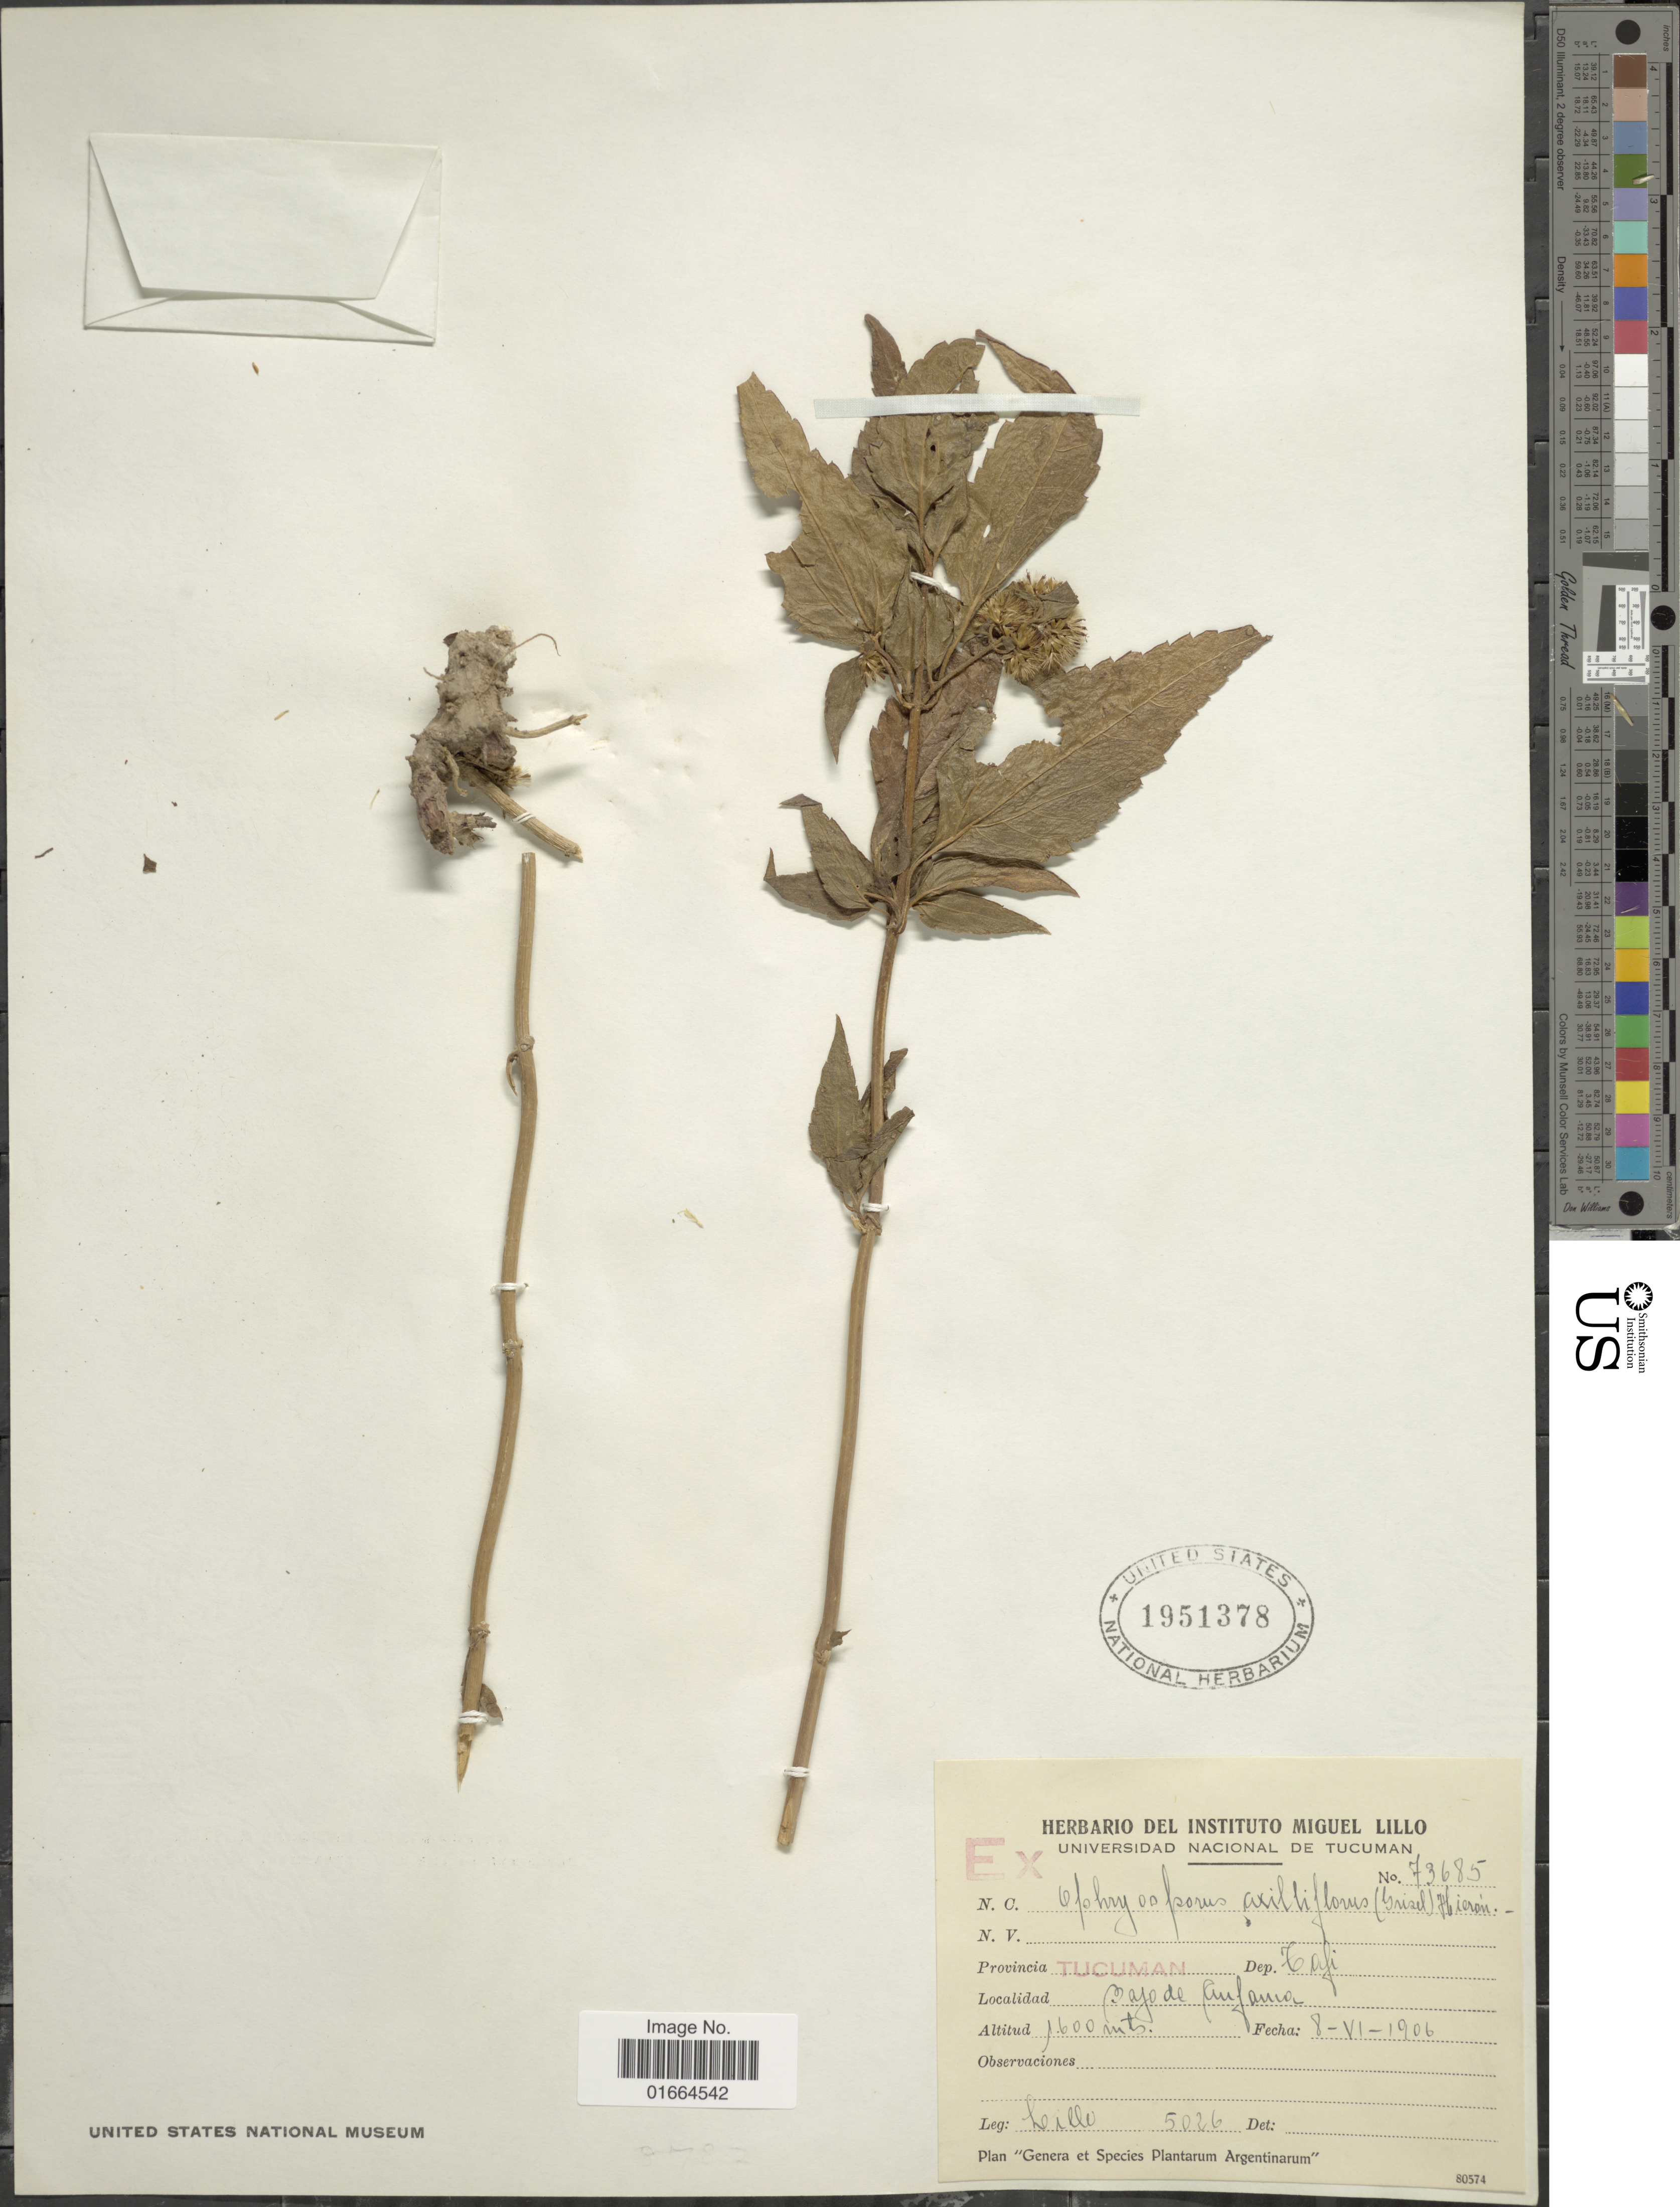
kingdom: Plantae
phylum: Tracheophyta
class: Magnoliopsida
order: Asterales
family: Asteraceae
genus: Ophryosporus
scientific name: Ophryosporus axilliflorus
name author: (Griseb.) Hieron.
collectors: -. Lillo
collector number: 5026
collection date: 1906-06-08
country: Argentina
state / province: Tucuman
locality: Dep. Tafi, Bajo de Anfama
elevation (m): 1600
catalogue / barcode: US 1951378